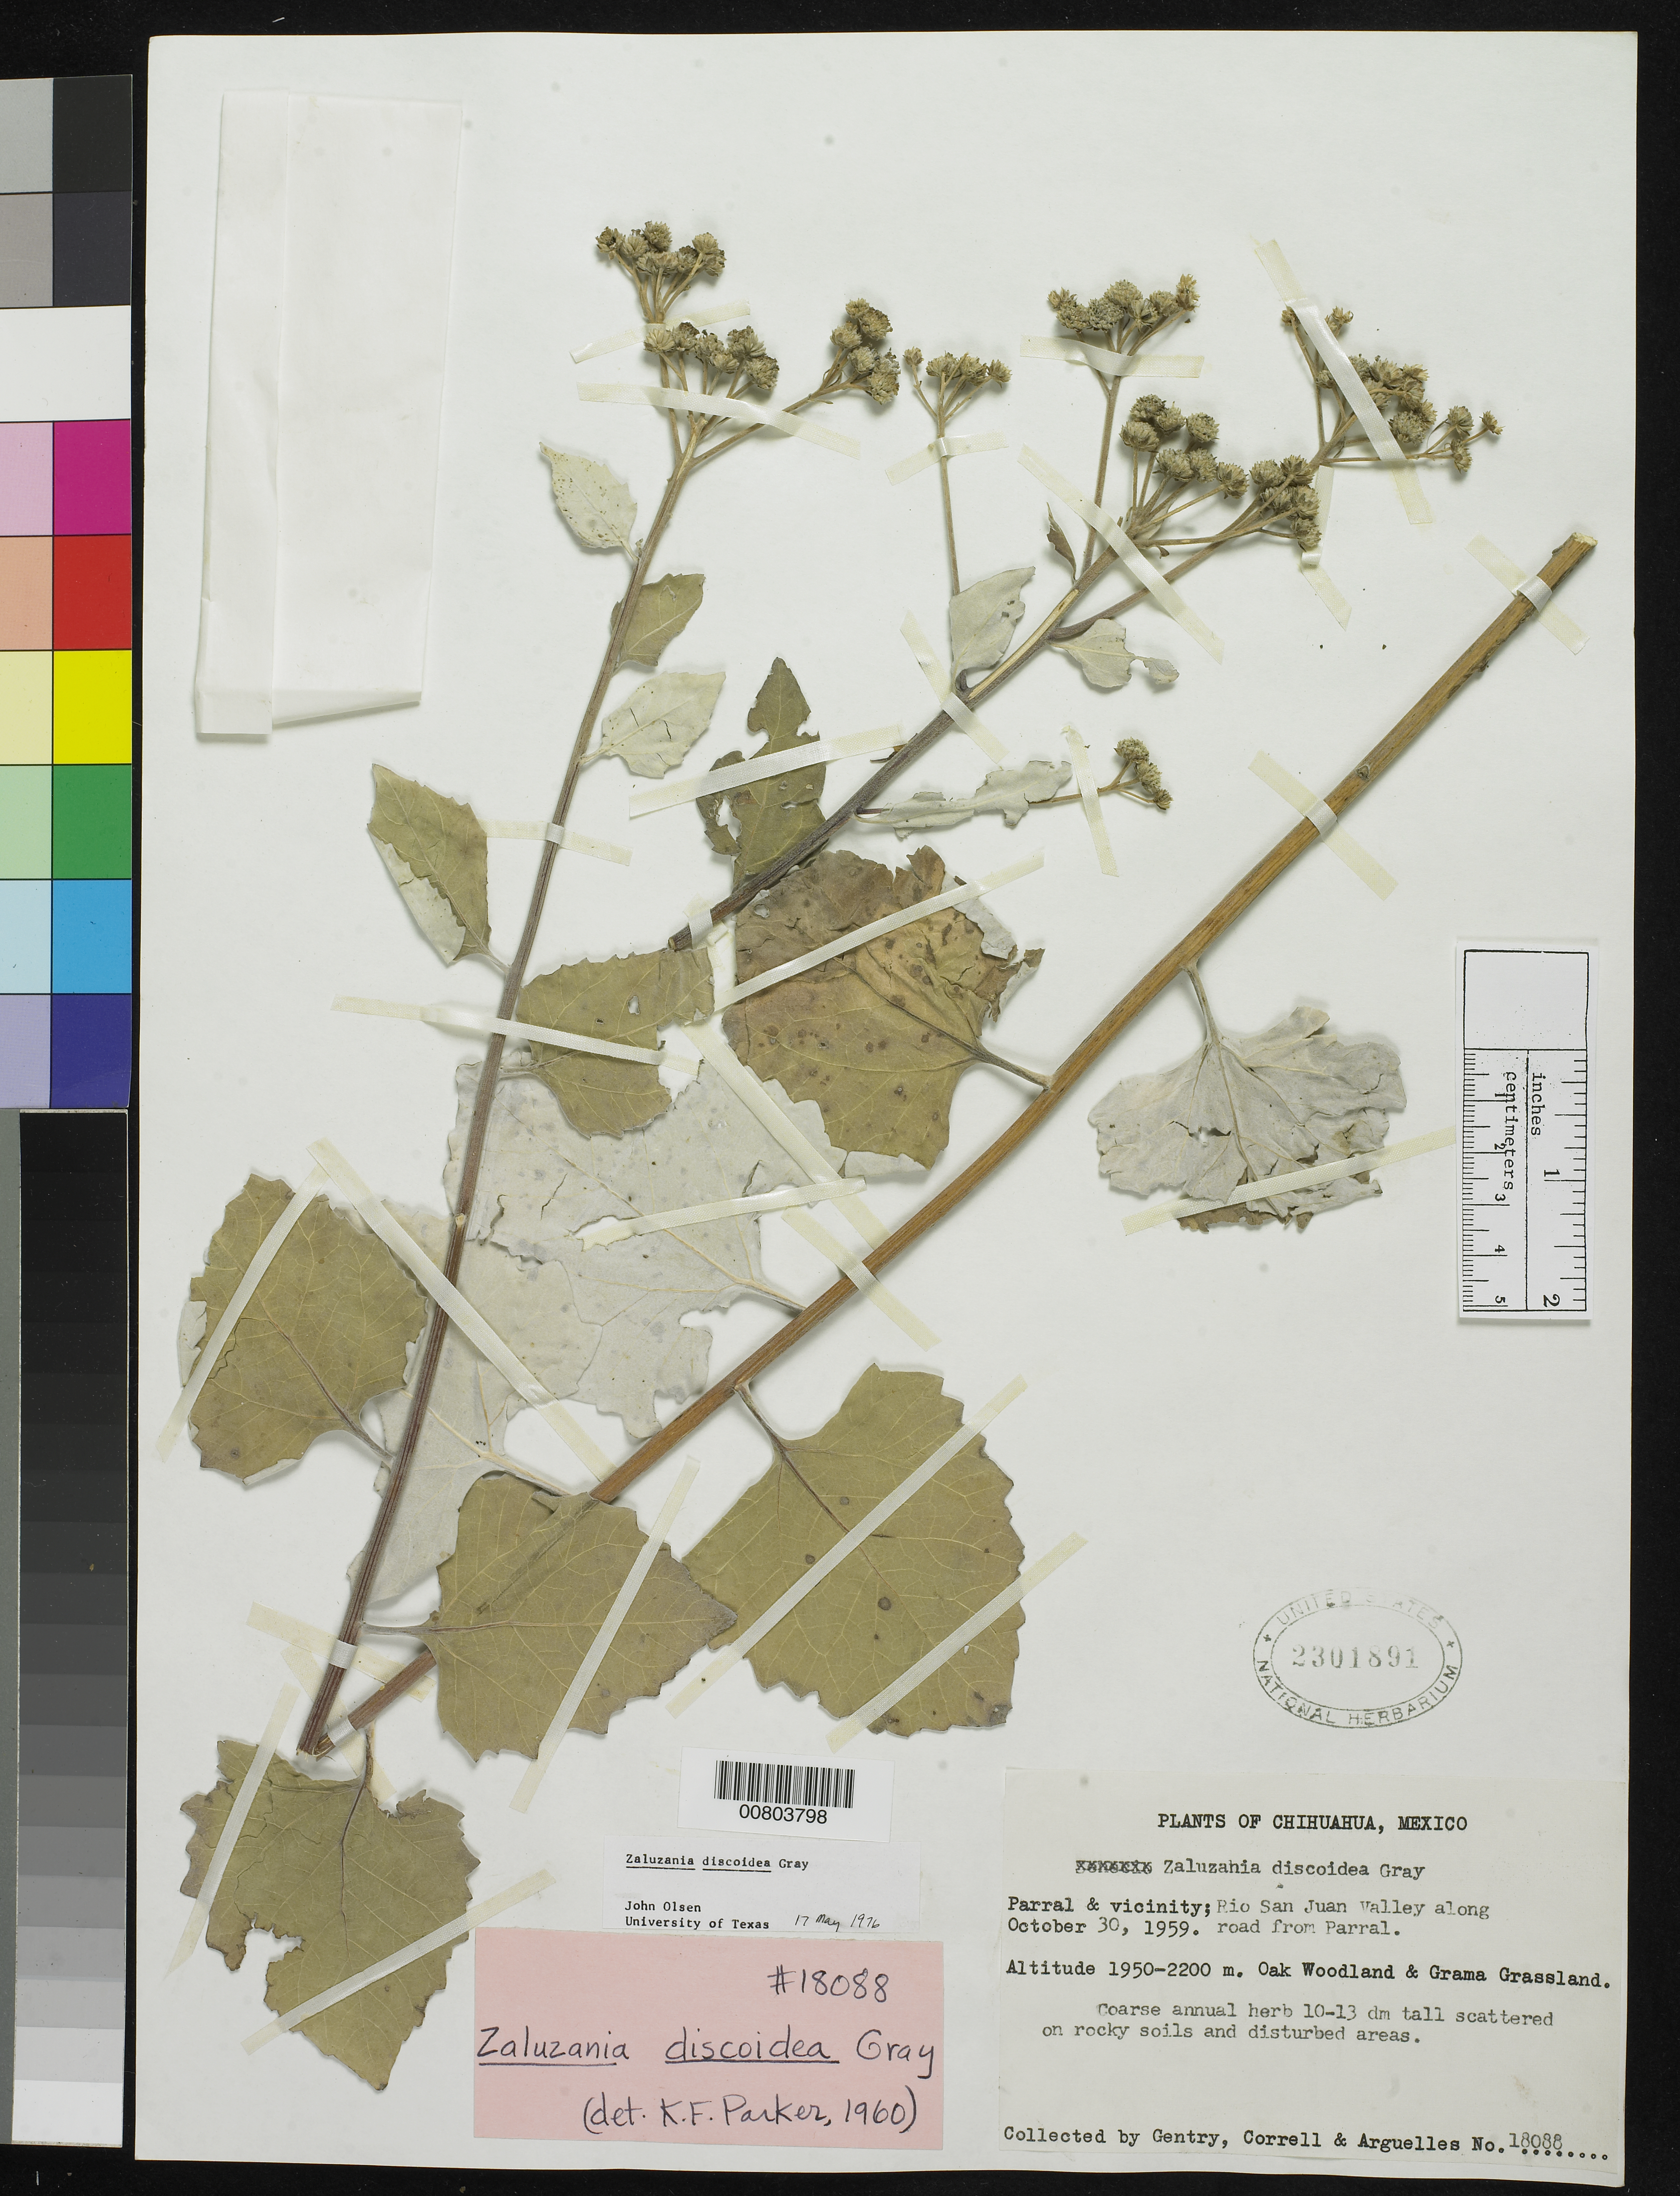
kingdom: Plantae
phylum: Tracheophyta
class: Magnoliopsida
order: Asterales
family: Asteraceae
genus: Zaluzania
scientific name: Zaluzania discoidea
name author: A. Gray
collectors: Gentry, --, -- Correll & Arguelles, --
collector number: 18088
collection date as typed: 30 Oct 1959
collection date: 1959-10-30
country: Mexico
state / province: Chihuahua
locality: Rio San Juan Valley along road from Parral, Chihuahua.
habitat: Oak woodland & Grama grassland.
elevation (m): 2200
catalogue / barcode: US 2301891